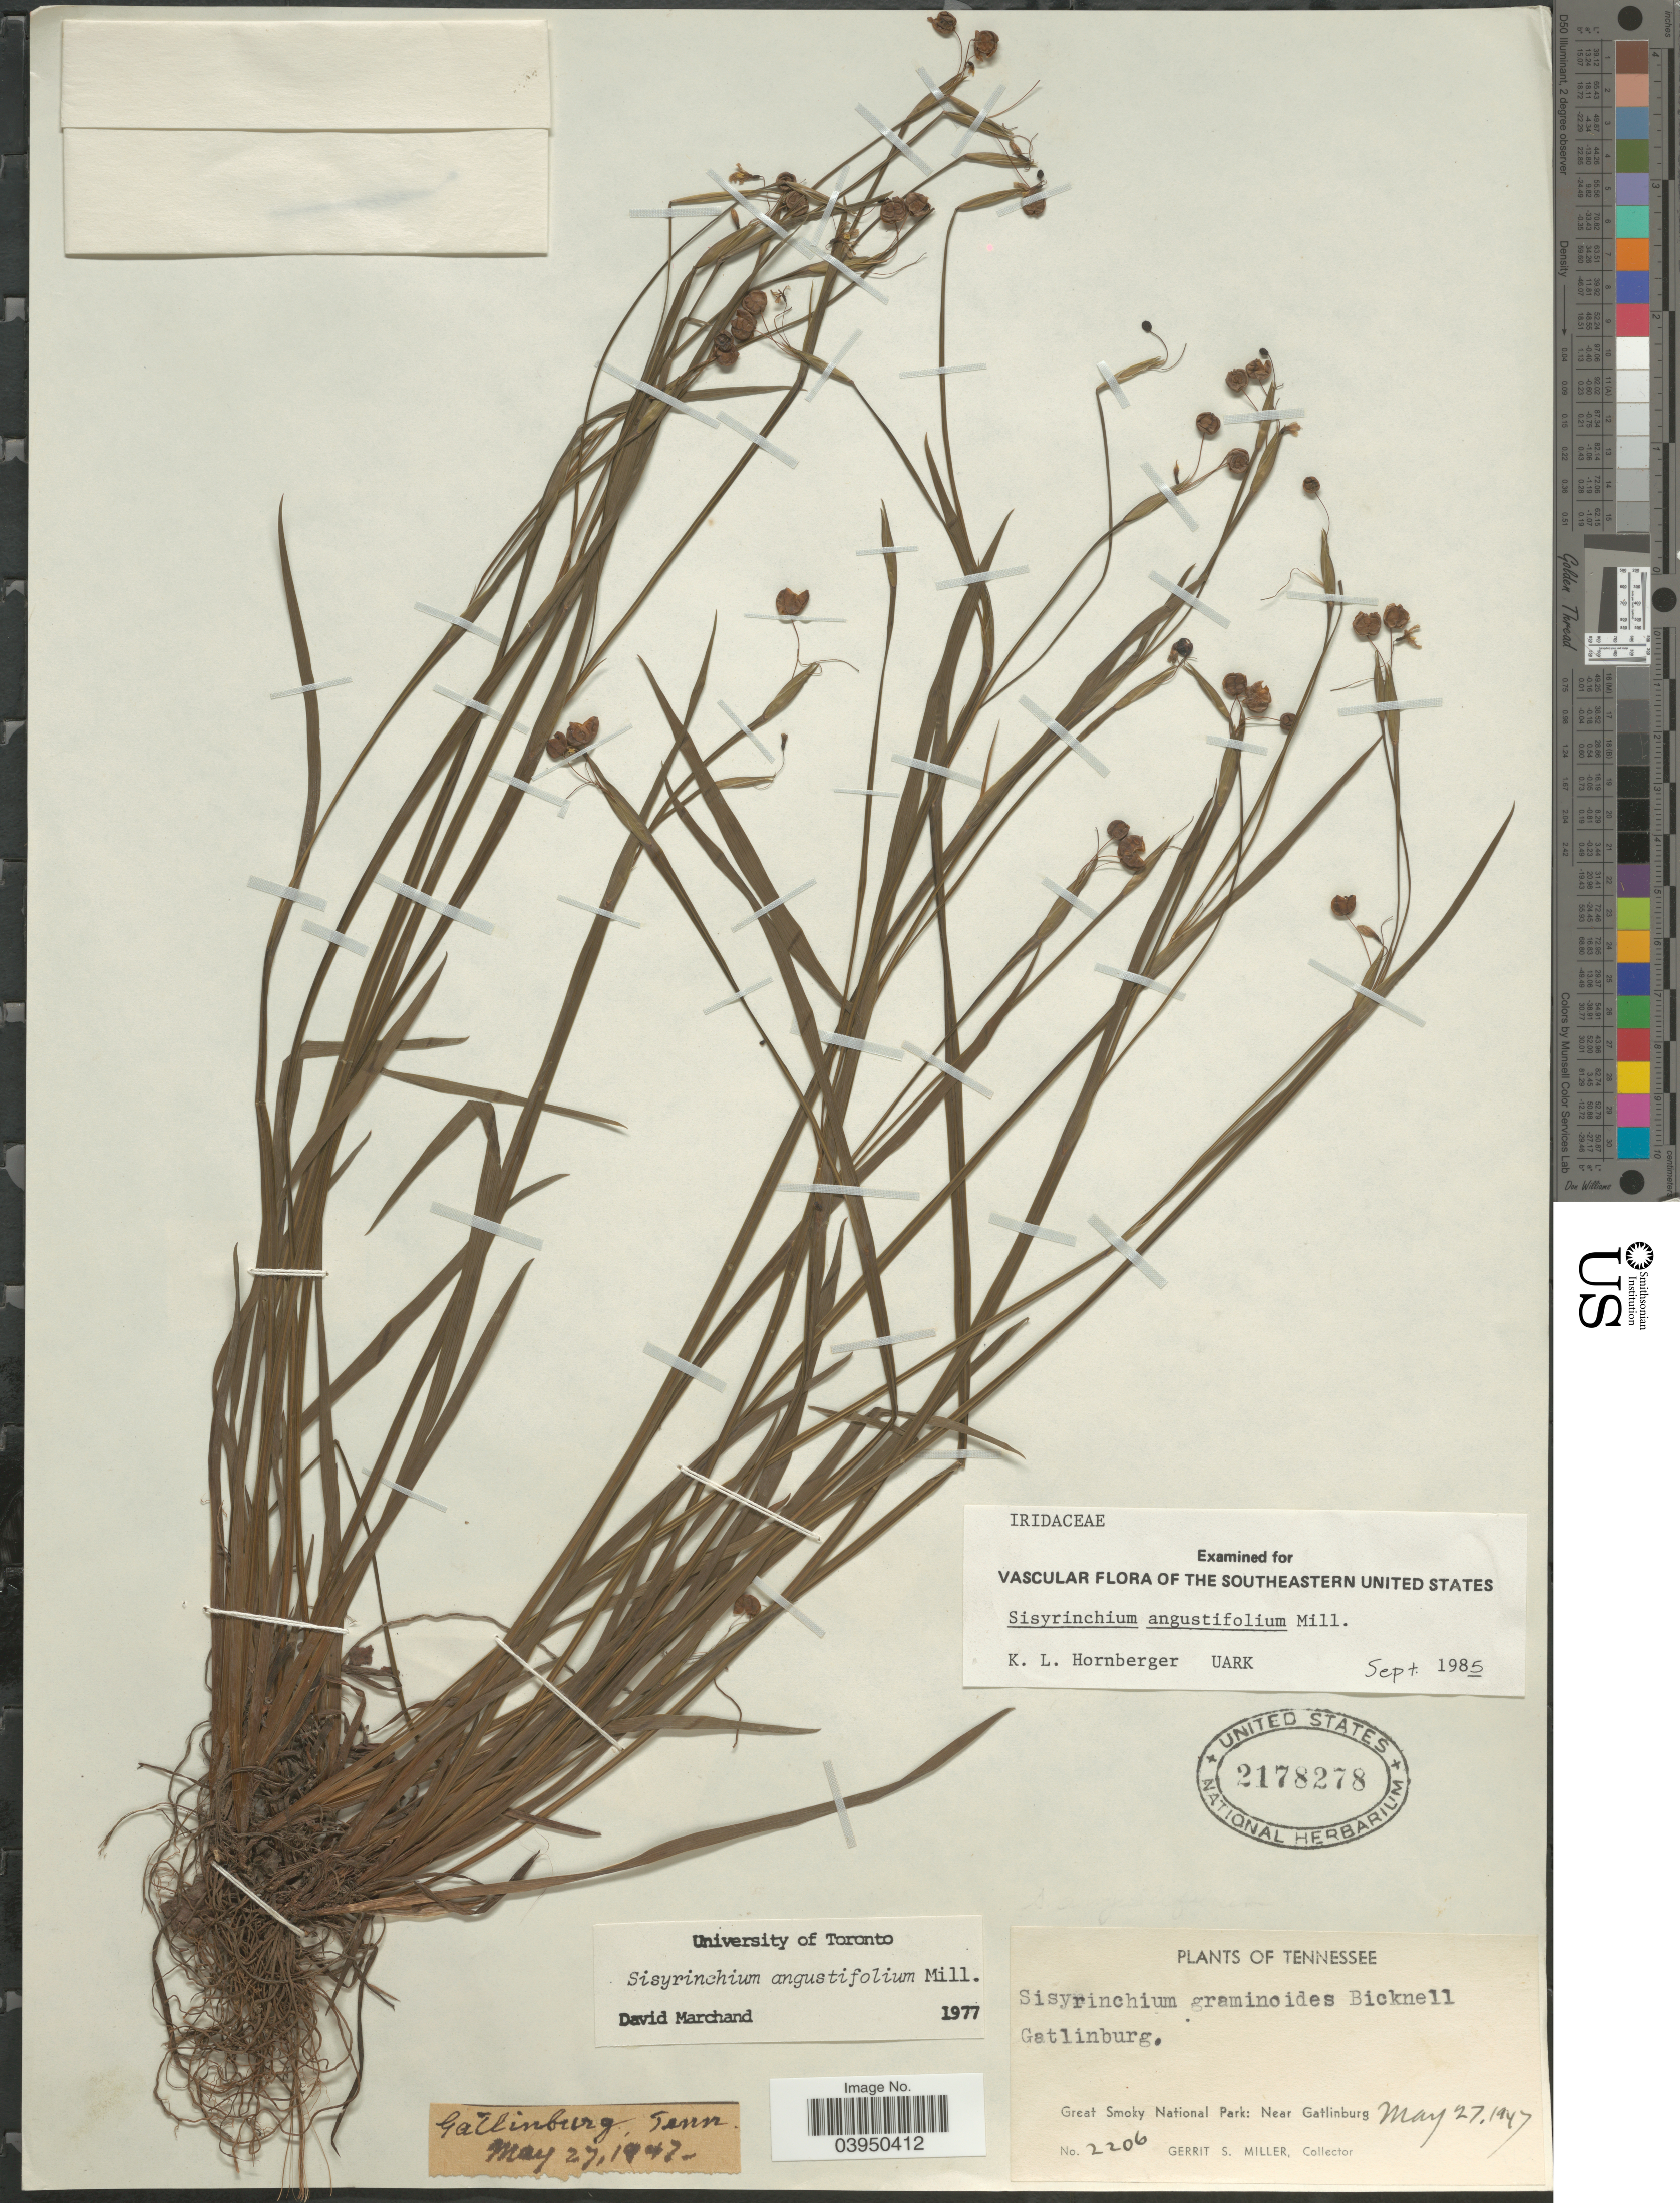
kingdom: Plantae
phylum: Tracheophyta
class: Liliopsida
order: Asparagales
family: Iridaceae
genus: Sisyrinchium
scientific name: Sisyrinchium angustifolium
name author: Mill.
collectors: G. S. Miller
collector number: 2206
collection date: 1947-05-27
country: United States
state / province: Tennessee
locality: Gatlinburg. Great Smoky National Park: Near Gatlinburg.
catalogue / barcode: US 2178278